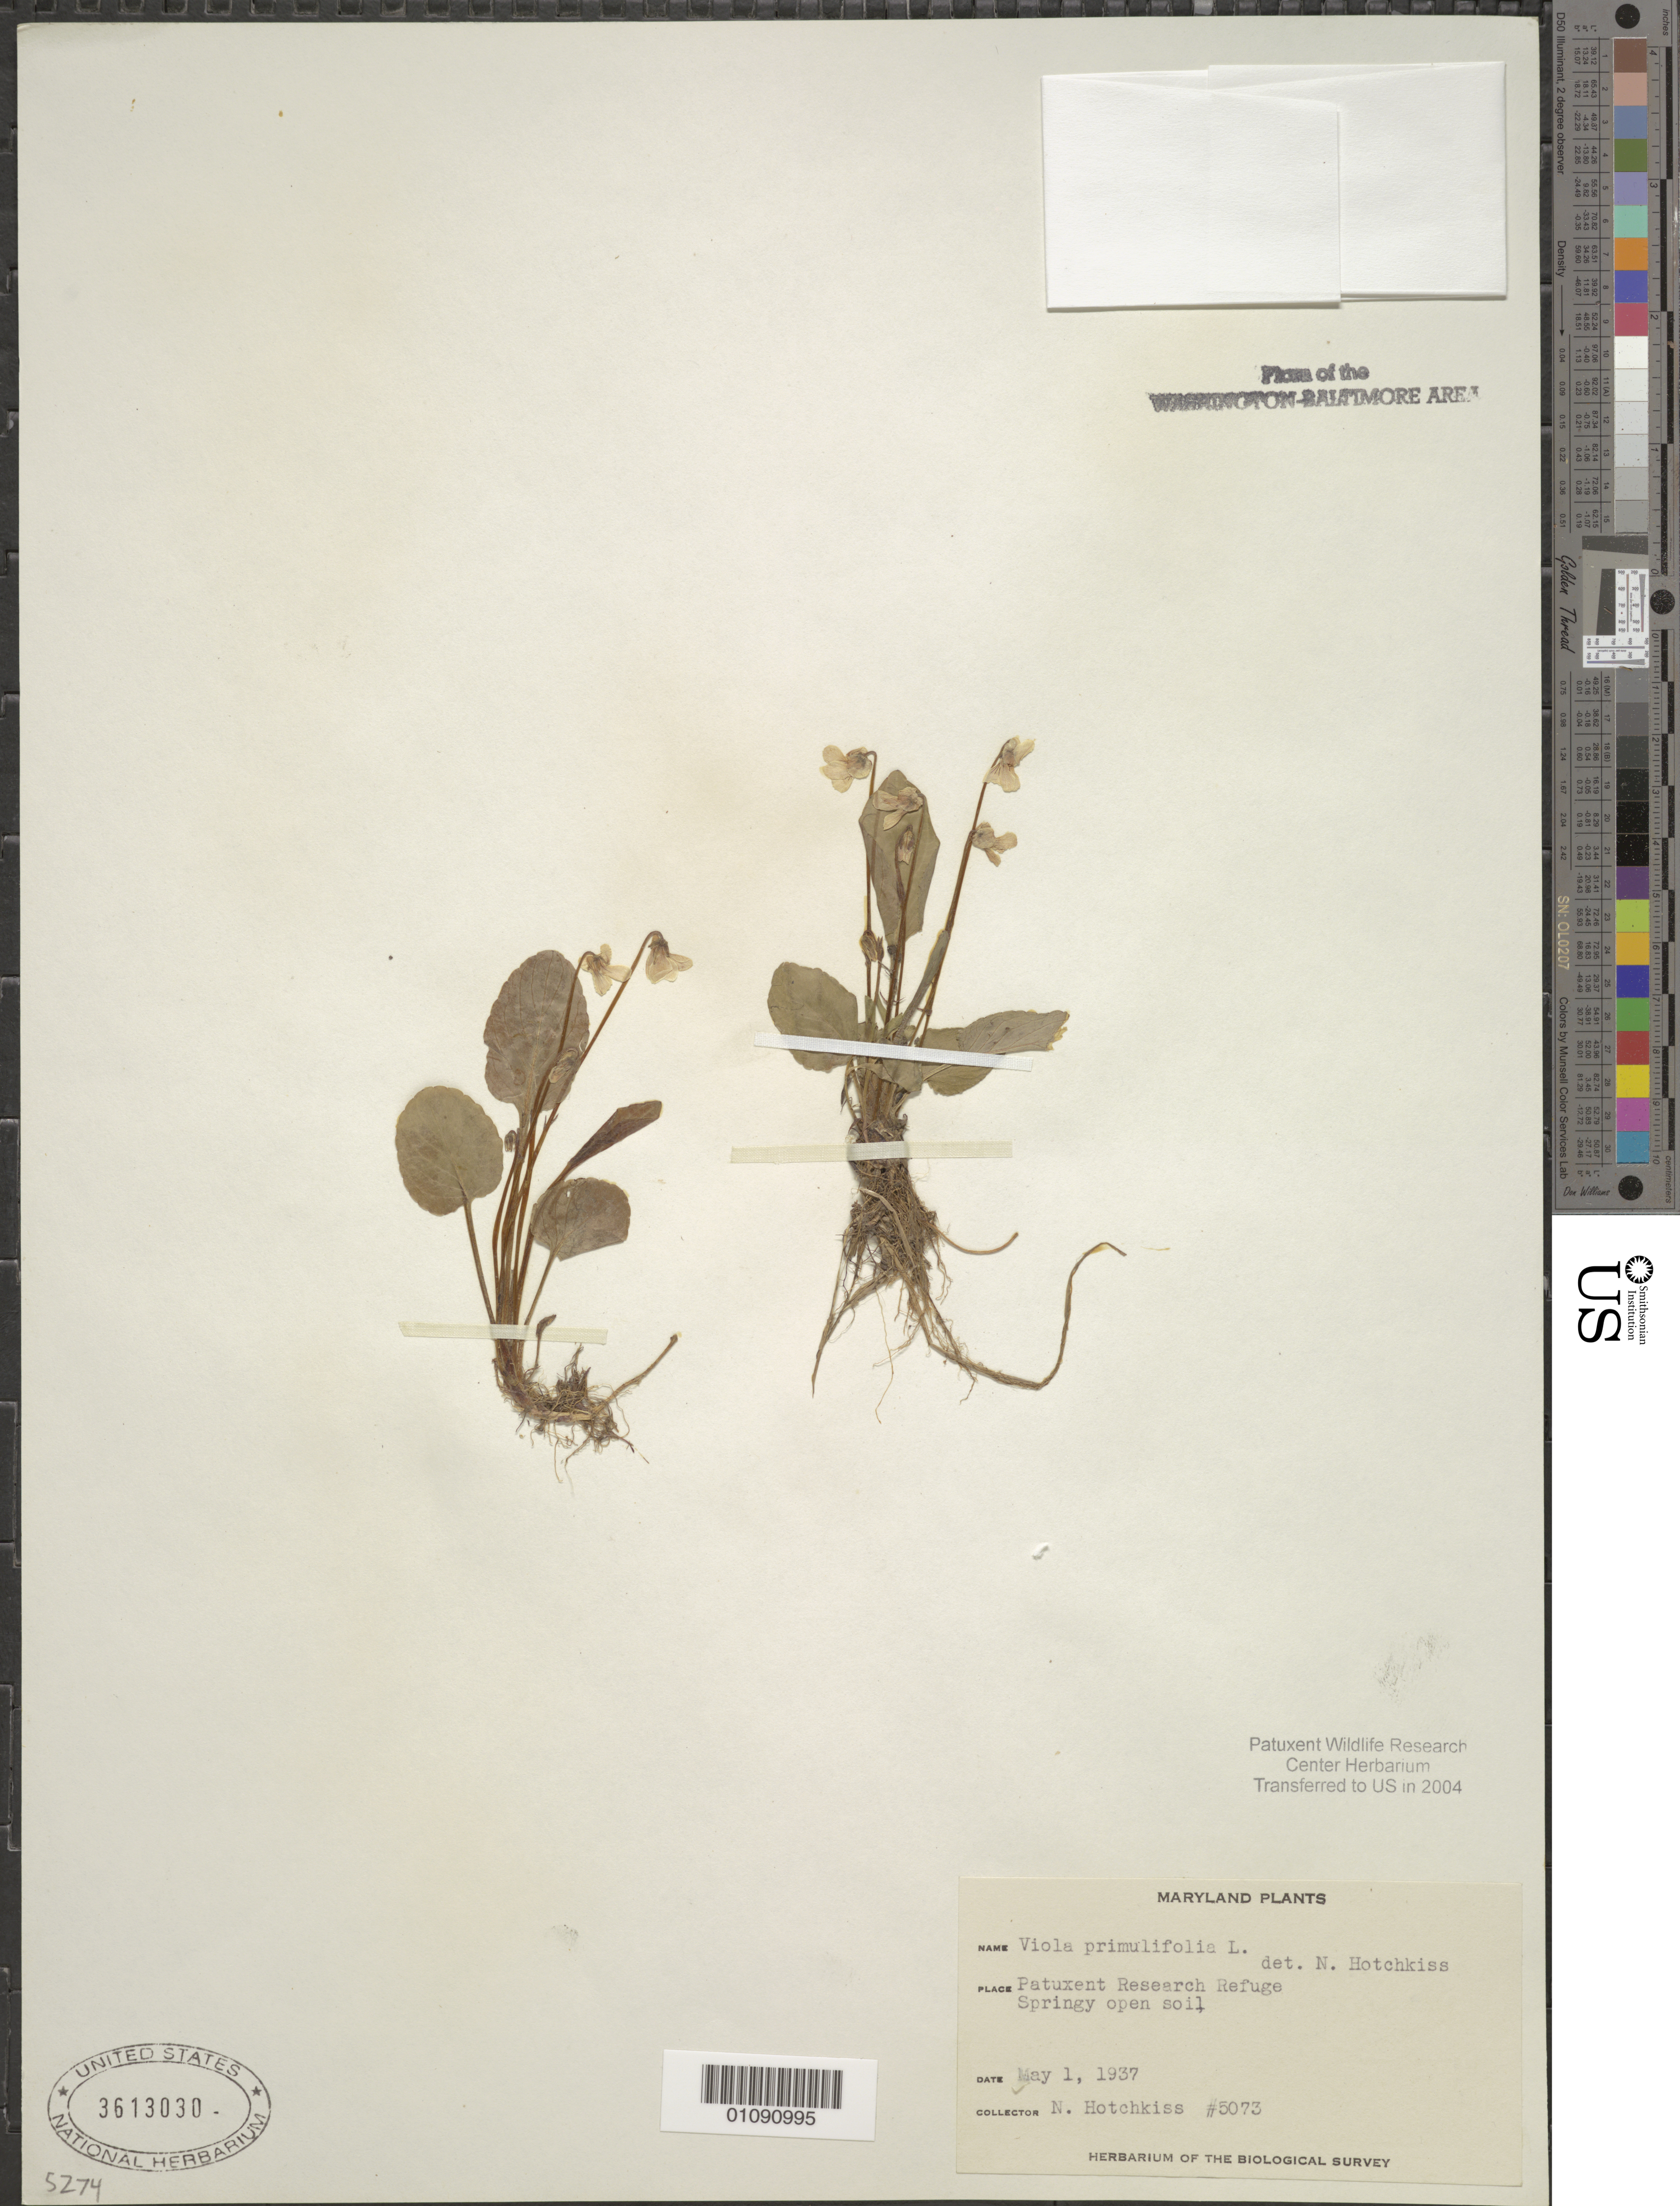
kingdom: Plantae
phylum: Tracheophyta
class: Magnoliopsida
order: Malpighiales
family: Violaceae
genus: Viola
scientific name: Viola primulifolia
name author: L.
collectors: N. Hotchkiss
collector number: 5073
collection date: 1937-05-01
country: United States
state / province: Maryland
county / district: Prince George's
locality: Patuxent Wildlife Refuge.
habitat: Springy open soil.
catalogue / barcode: US 3613030